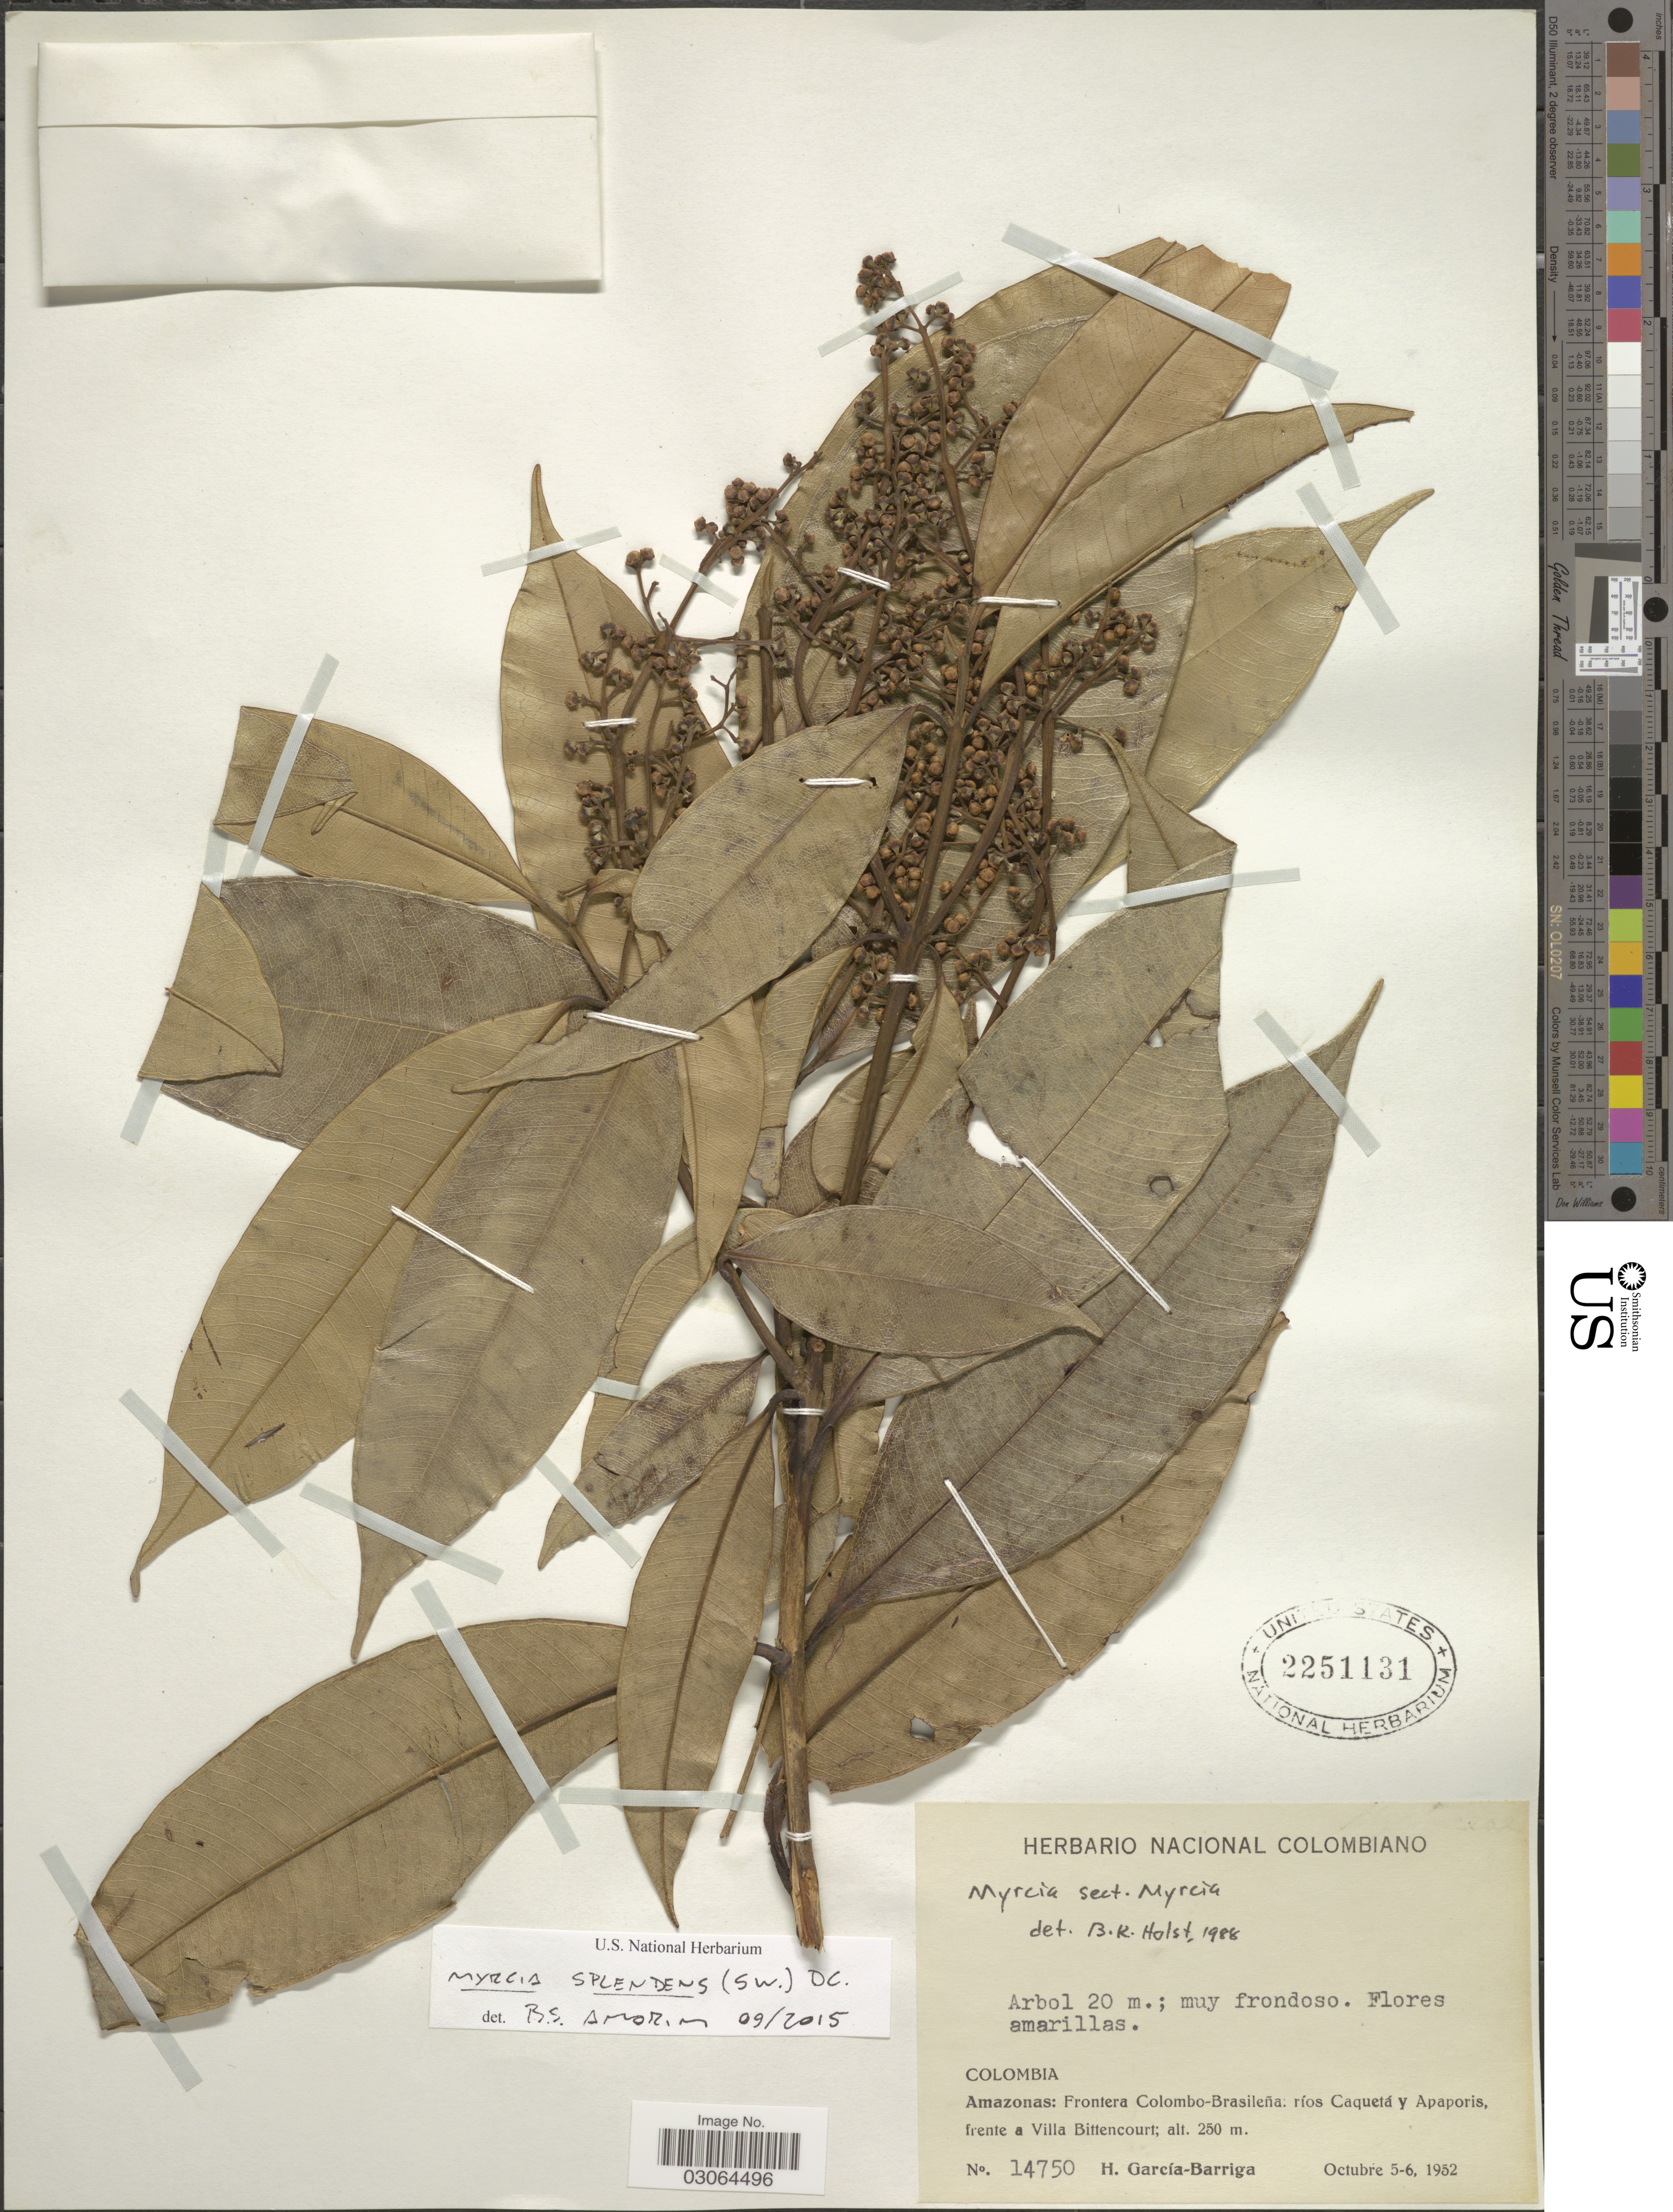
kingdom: Plantae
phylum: Tracheophyta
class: Magnoliopsida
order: Myrtales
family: Myrtaceae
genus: Myrcia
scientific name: Myrcia splendens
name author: (Sw.) DC.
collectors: H. García Barriga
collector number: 14750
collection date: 1952-10-05/1952-10-06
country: Colombia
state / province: Amazônas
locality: Frontera Colombo-Brasileña: ríos Caquetá y Apaporis, frente a Villa Bittencourt.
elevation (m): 250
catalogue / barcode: US 2251131